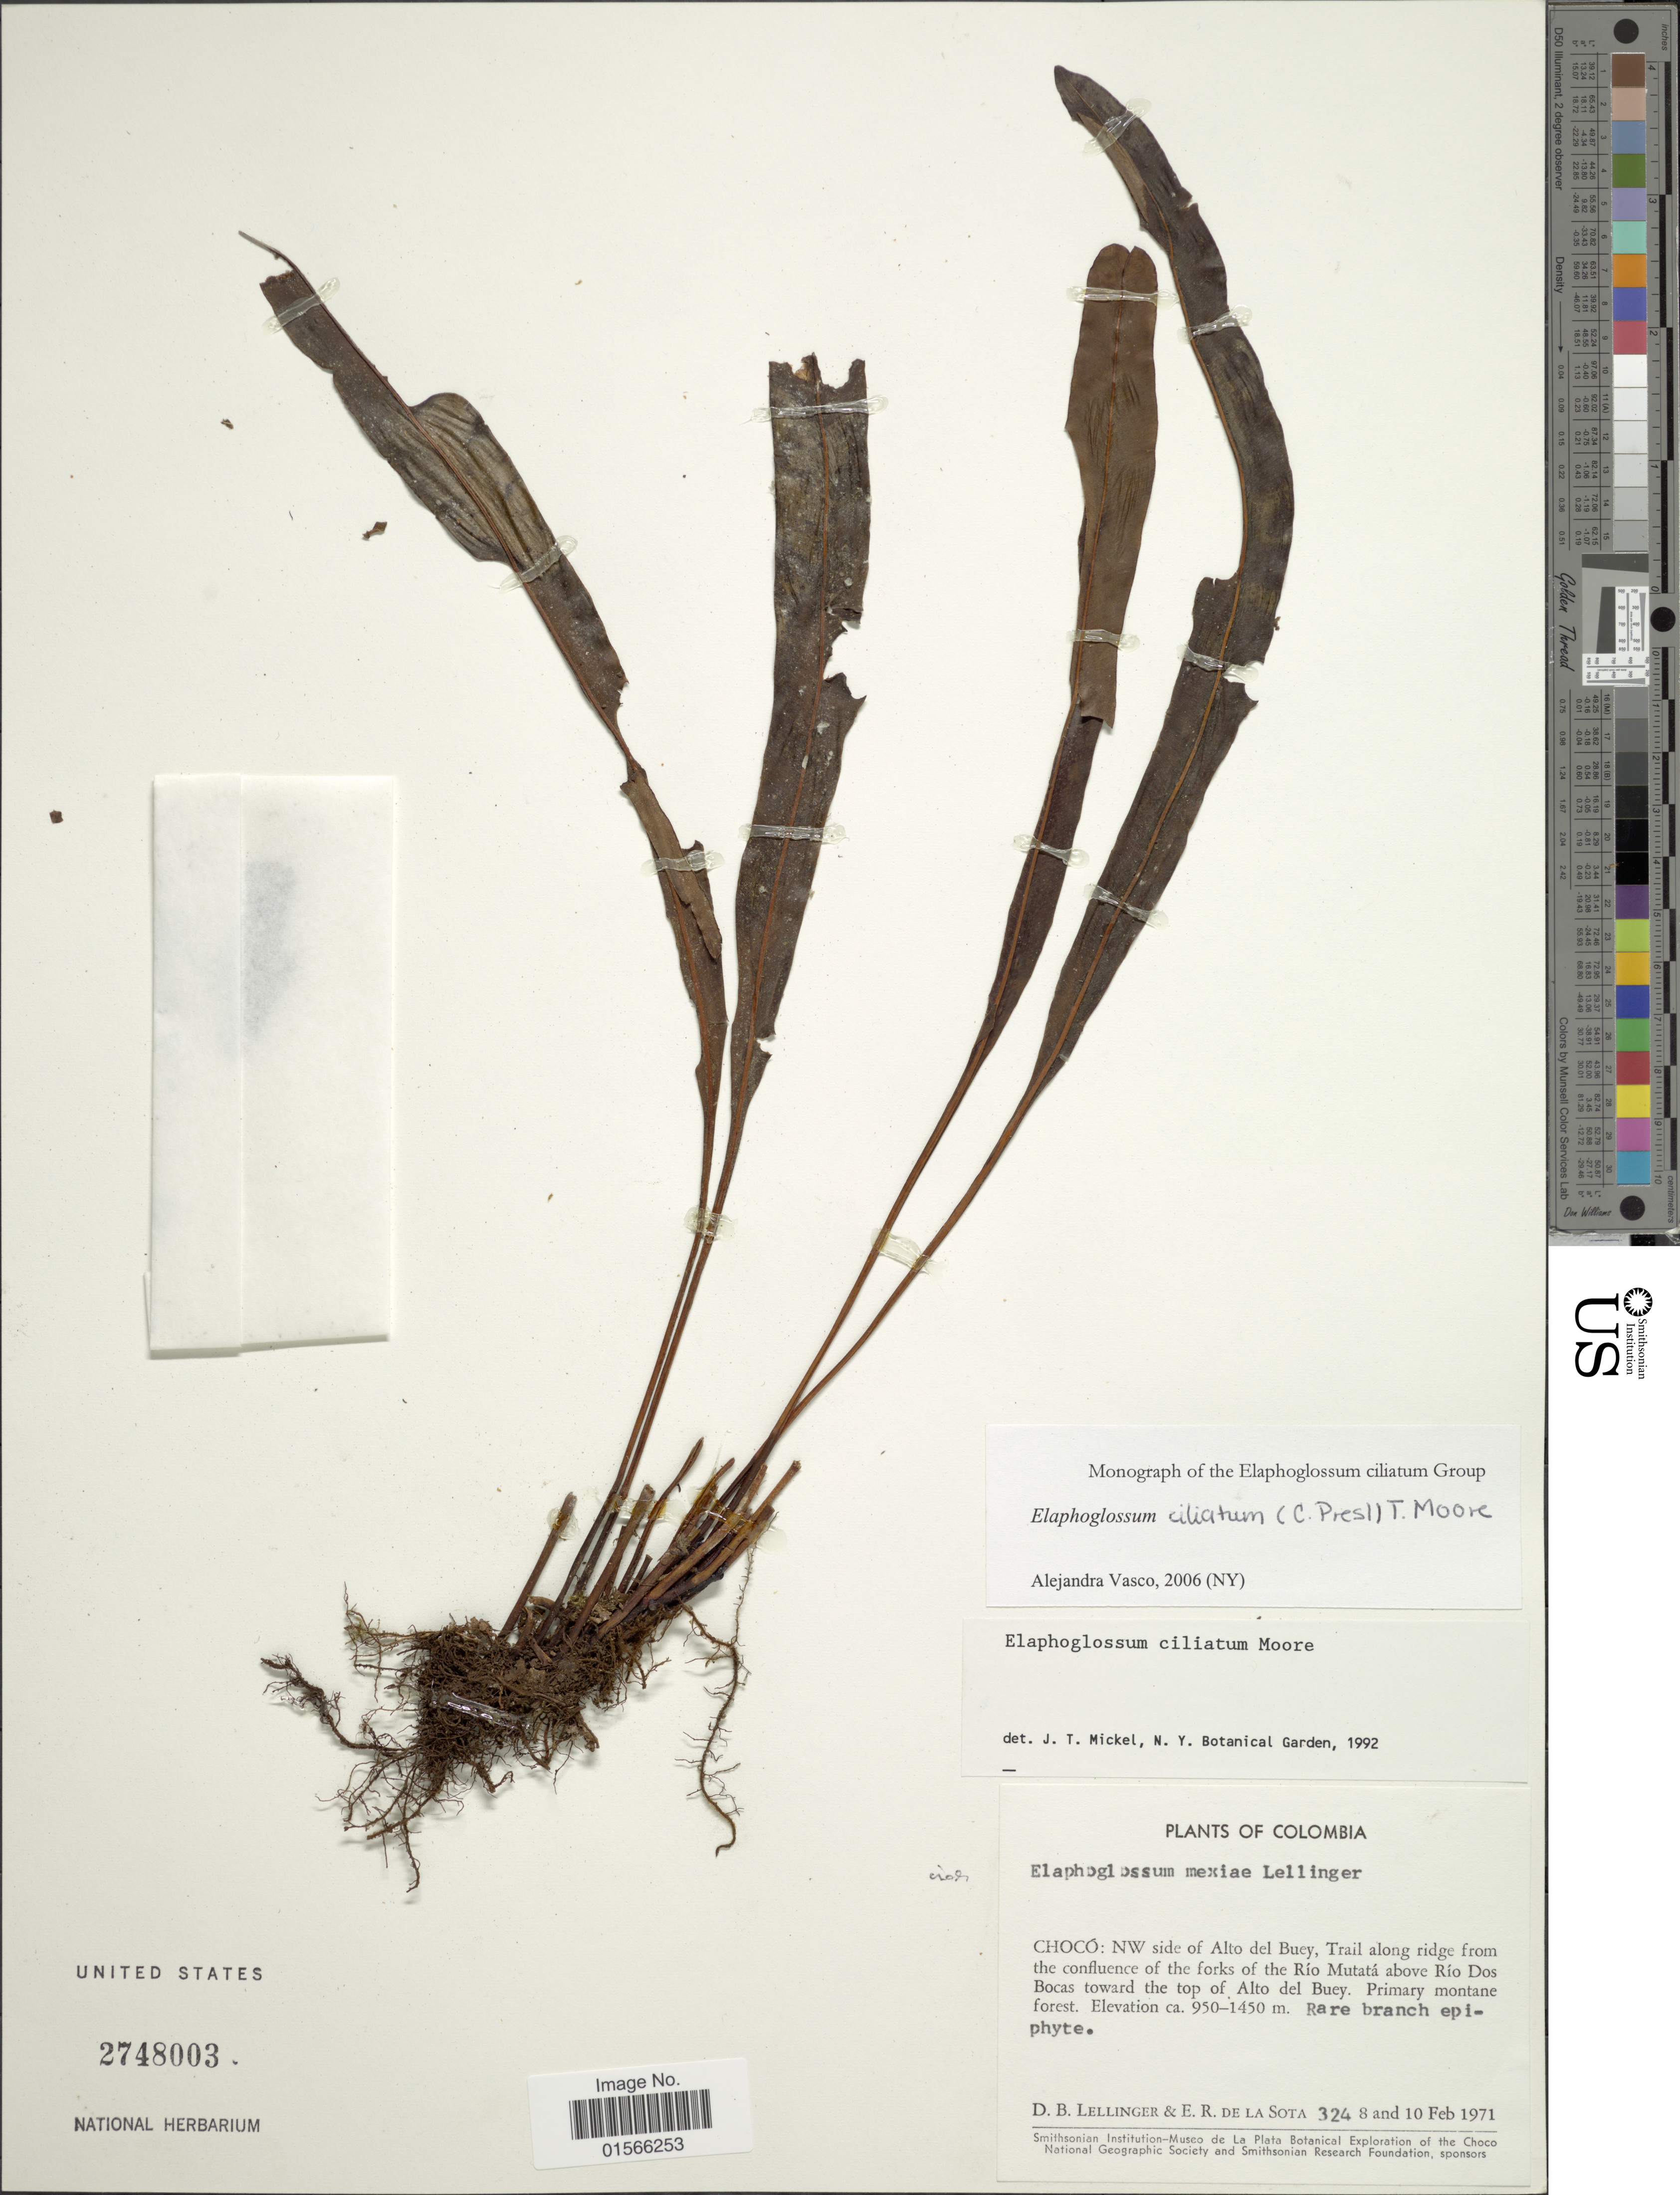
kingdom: Plantae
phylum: Tracheophyta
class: Polypodiopsida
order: Polypodiales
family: Dryopteridaceae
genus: Elaphoglossum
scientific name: Elaphoglossum ciliatum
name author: (C. Presl) T. Moore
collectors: D. B. Lellinger & E. R. de la Sota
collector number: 324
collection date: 1971-02-08/1971-02-10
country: Colombia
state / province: Chocó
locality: NW side of Alto del Buey, rail along ridge from the confluence of the forks of the Río Mutatá above Río Dos Bocas toward the top of Alto Buey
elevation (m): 950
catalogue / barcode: US 2748003